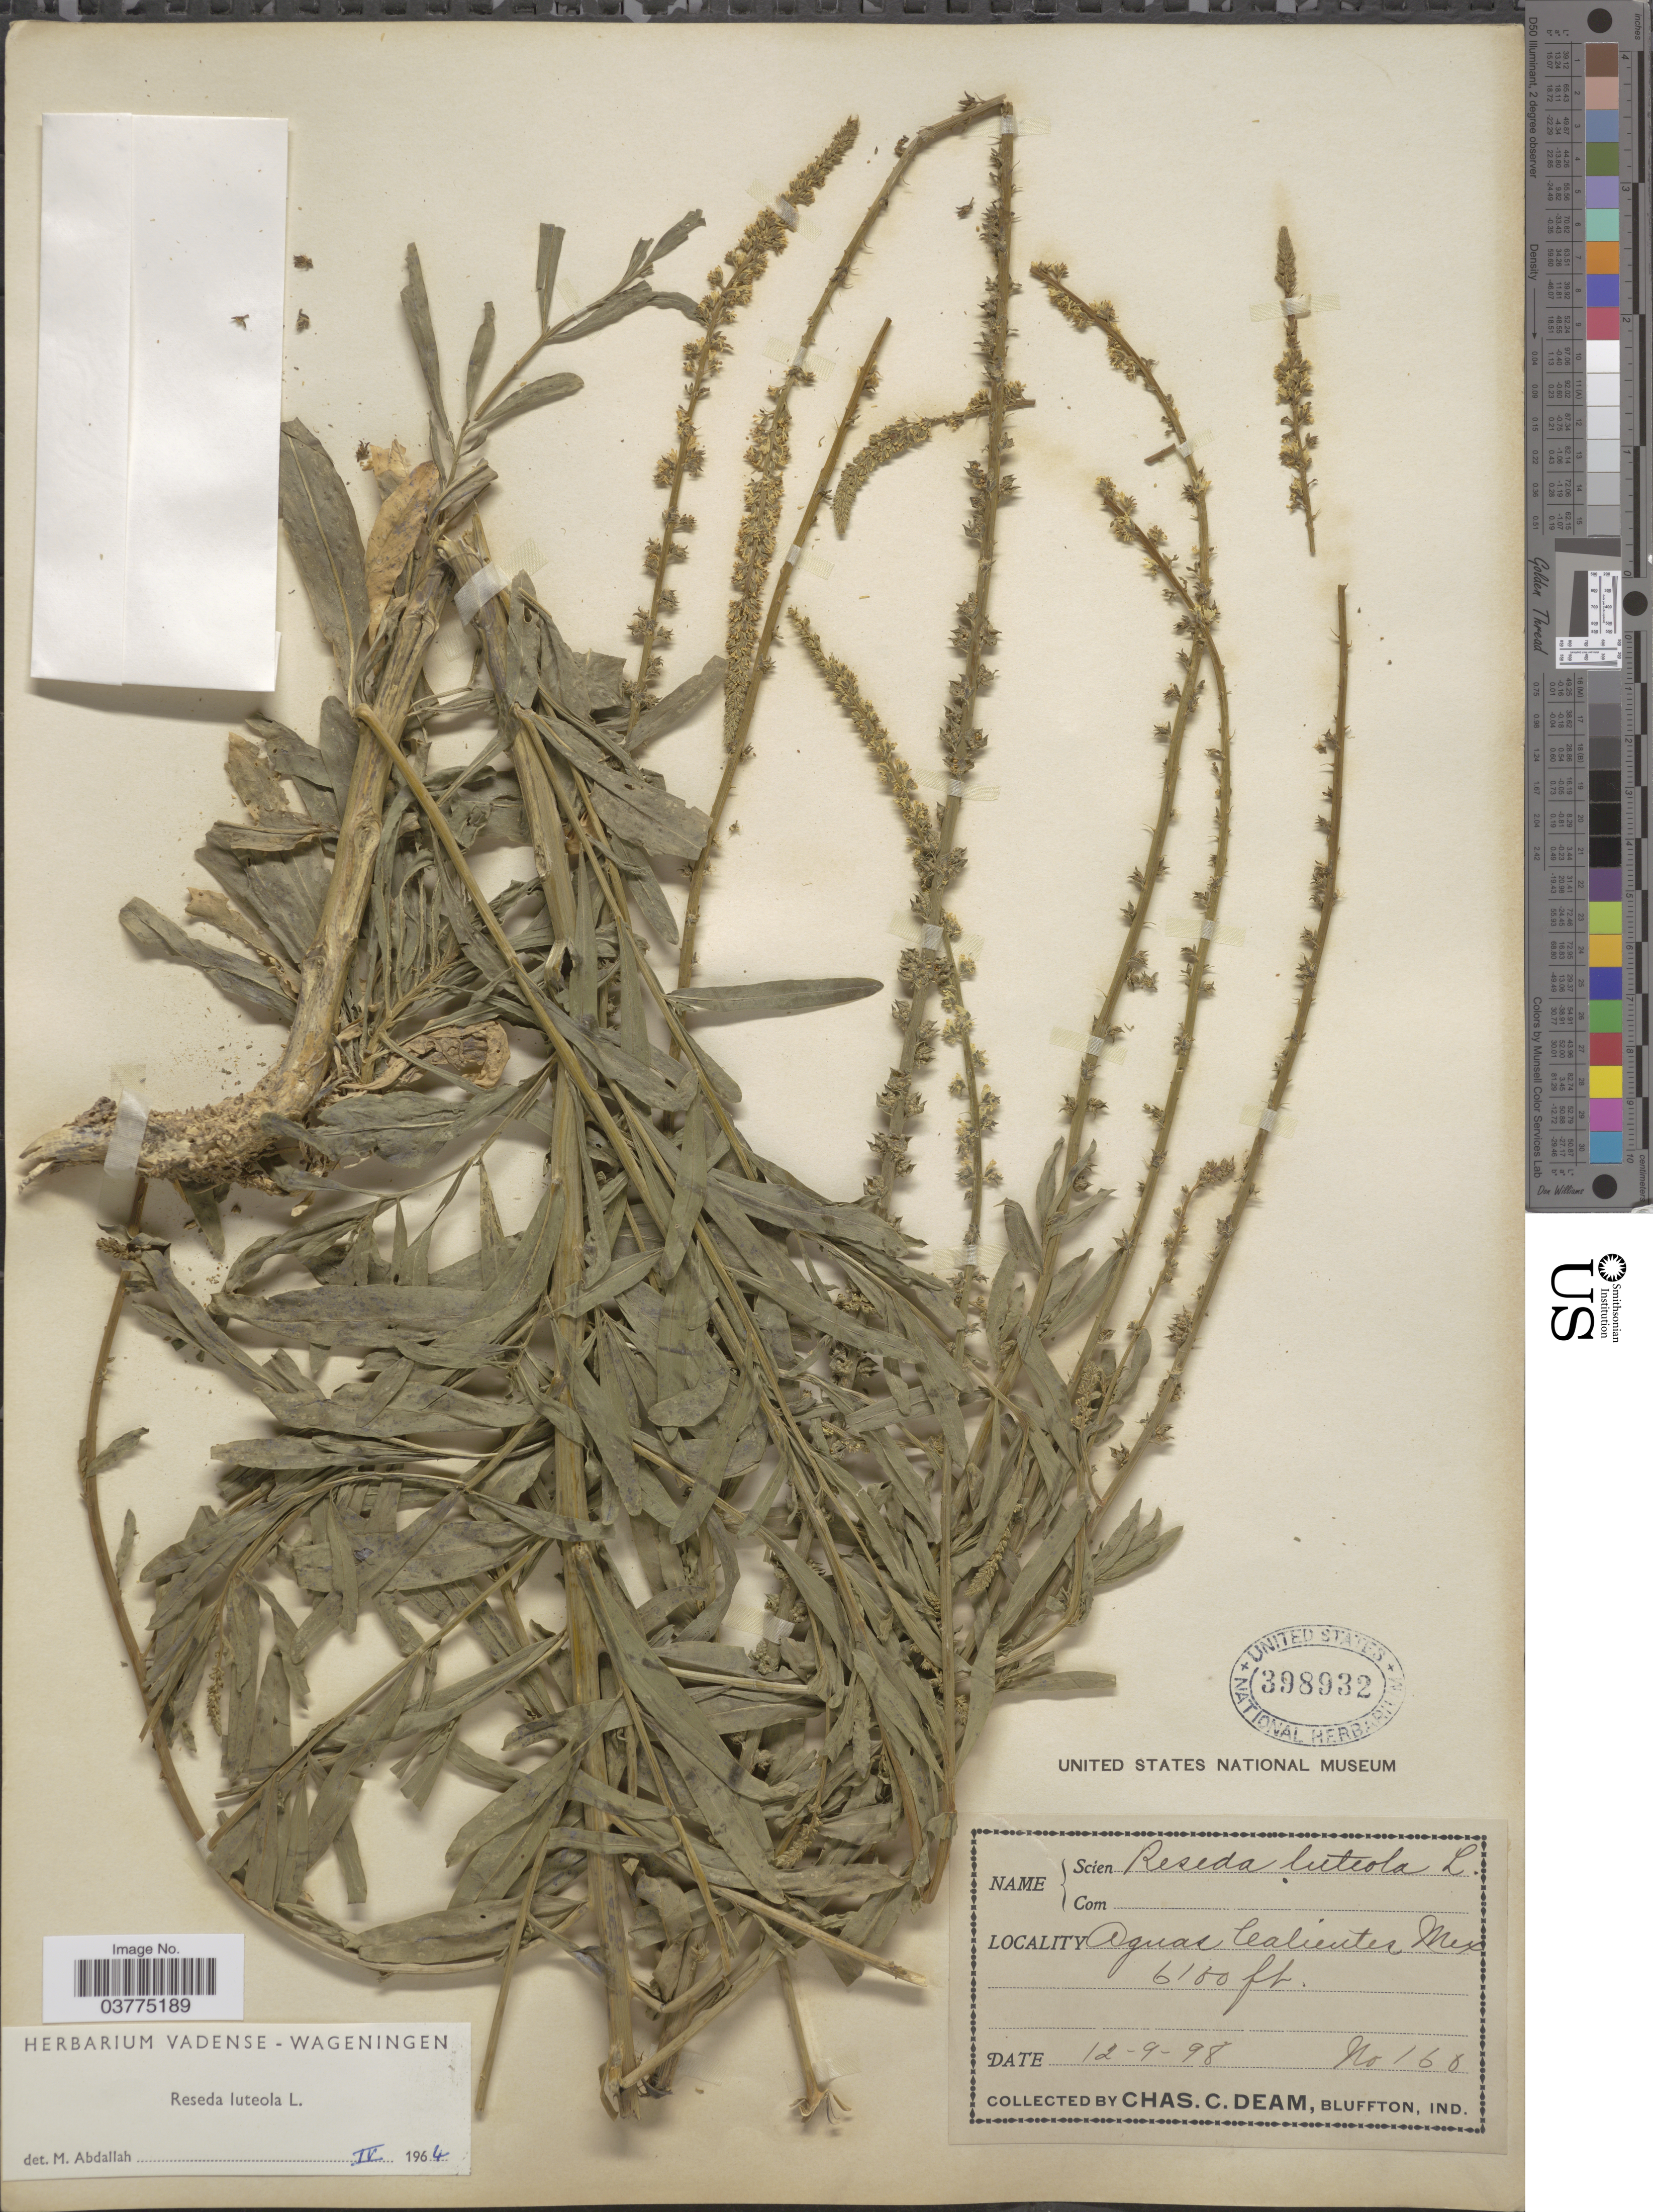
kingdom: Plantae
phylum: Tracheophyta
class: Magnoliopsida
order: Brassicales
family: Resedaceae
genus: Reseda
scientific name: Reseda luteola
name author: L.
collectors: C. C. Deam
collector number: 160*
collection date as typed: Transcribed d/m/y: 12/9/98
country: Mexico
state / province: Aguascalientes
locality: Aguas Calientes.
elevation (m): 1859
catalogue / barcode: US 398932